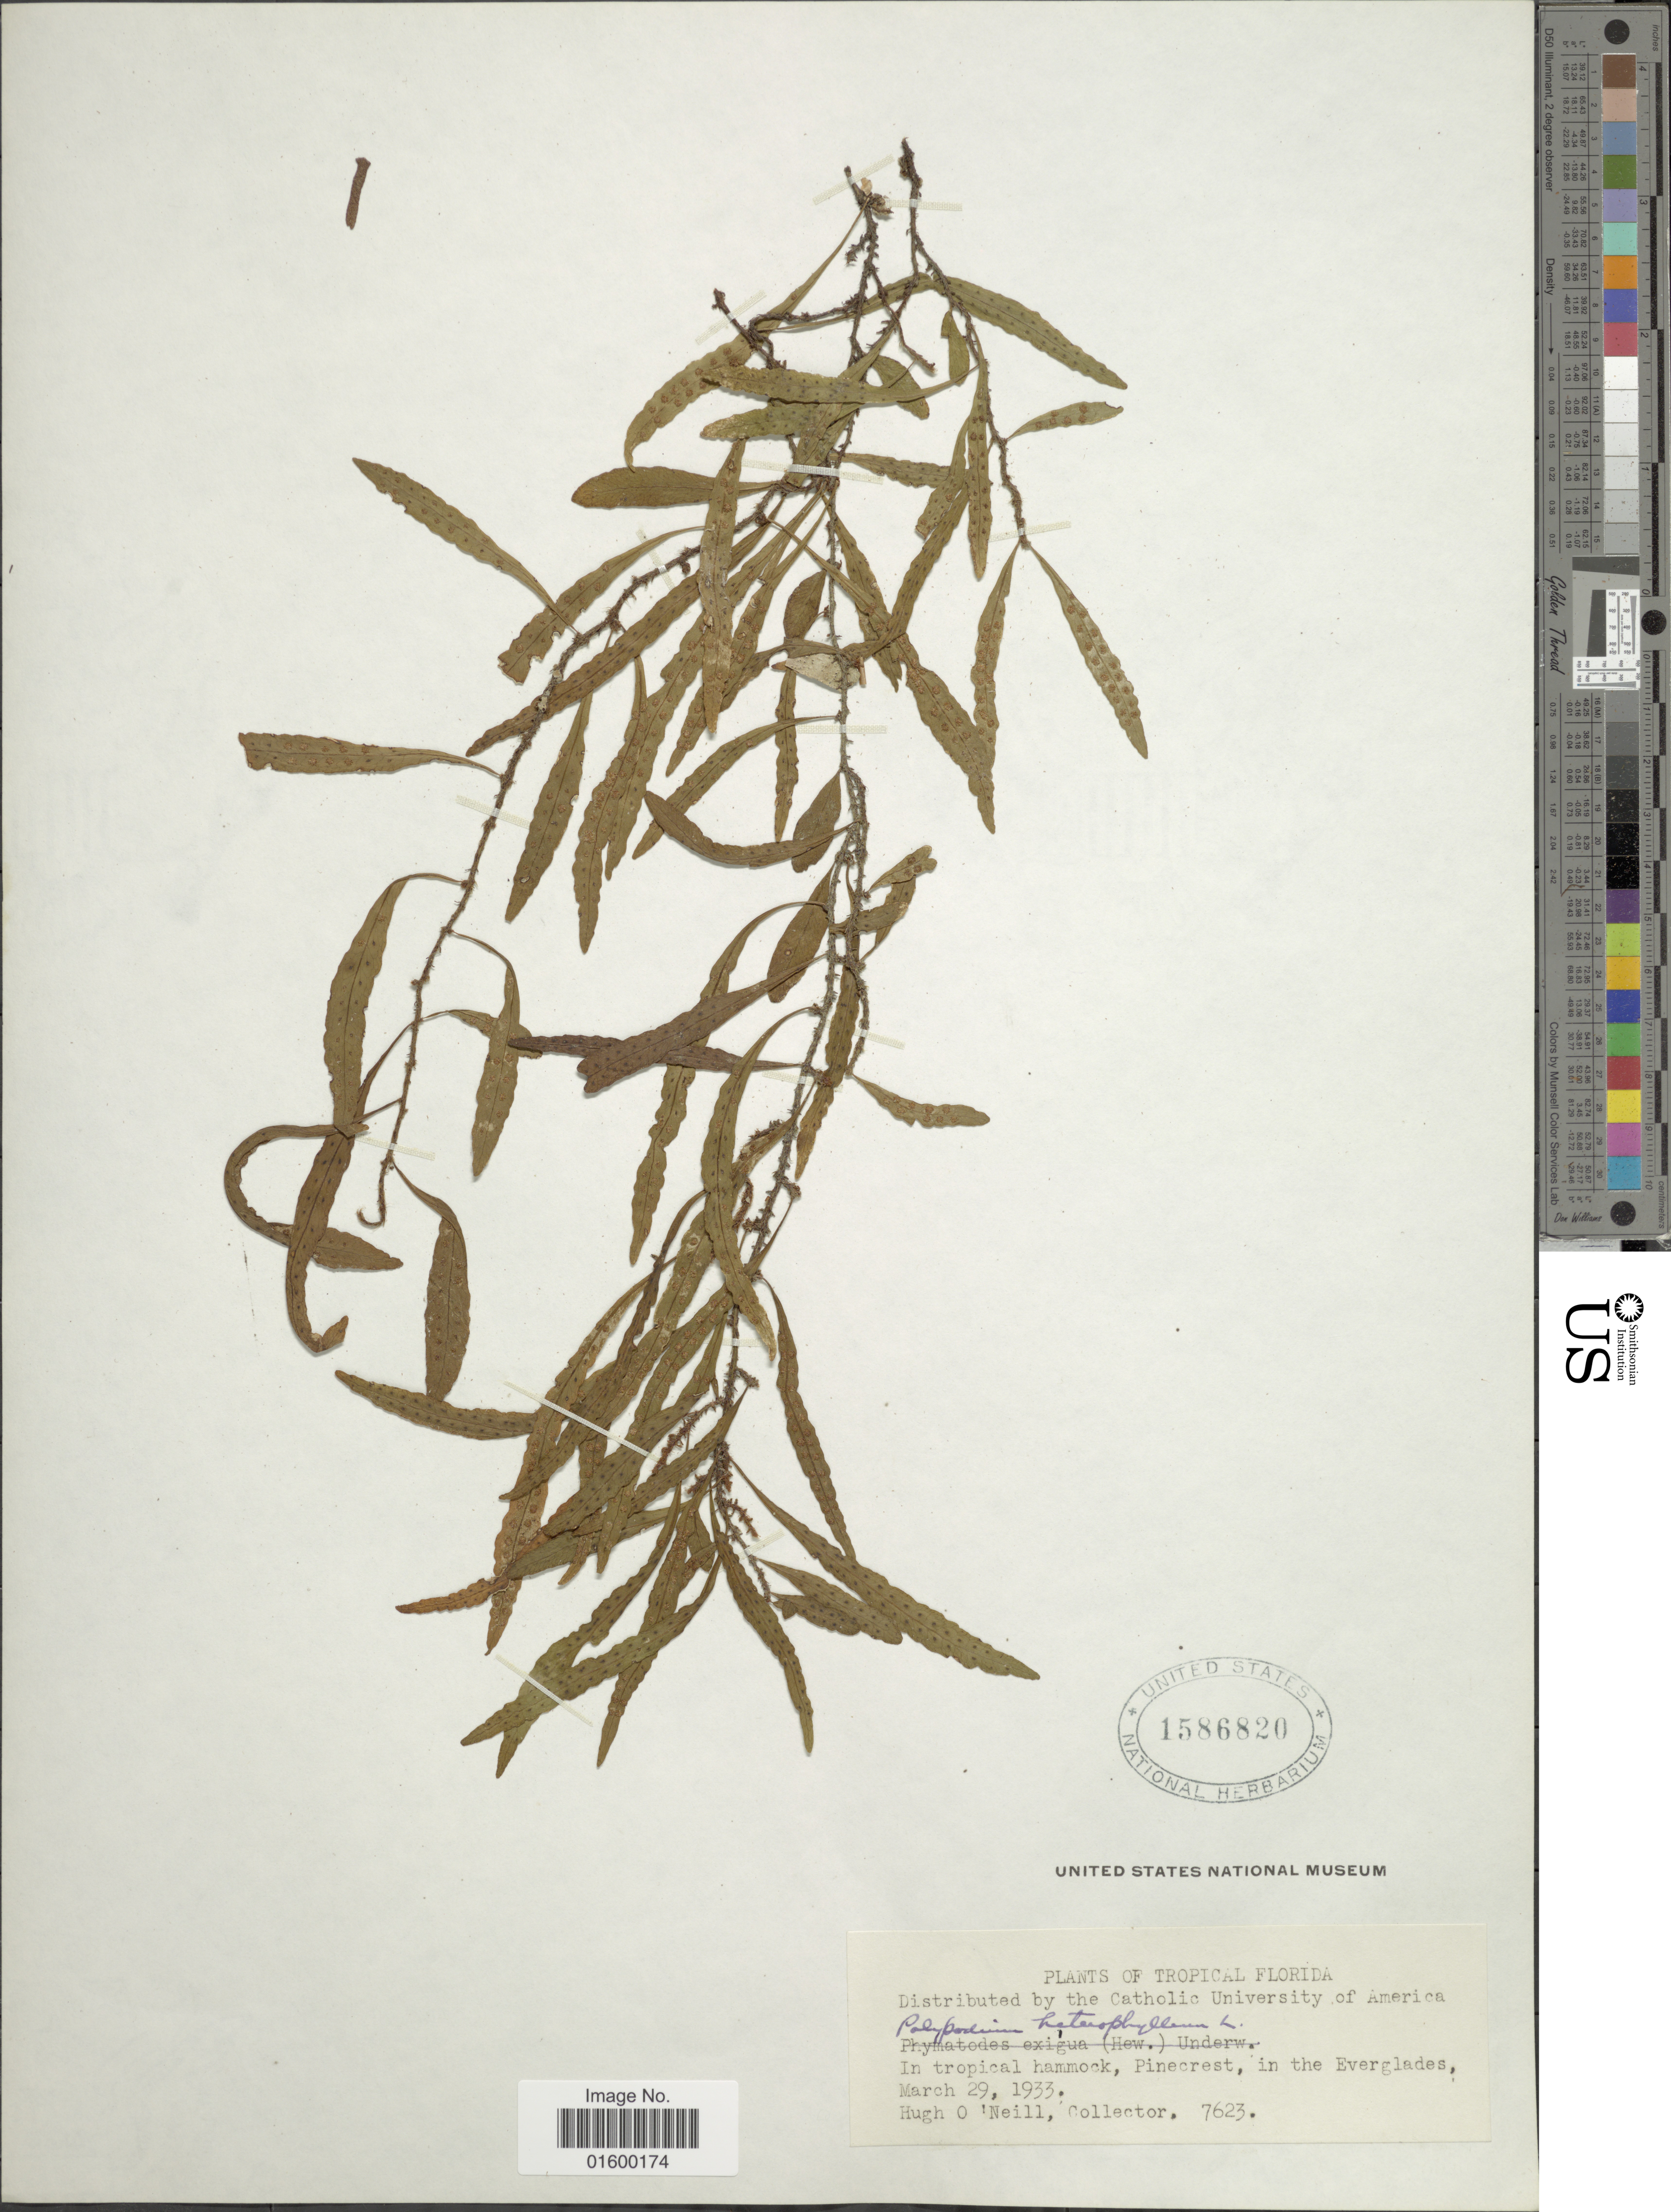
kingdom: Plantae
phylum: Tracheophyta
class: Polypodiopsida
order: Polypodiales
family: Polypodiaceae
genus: Microgramma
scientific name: Microgramma heterophylla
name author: (L.) Wherry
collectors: H. O'Neill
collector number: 7623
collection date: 1933-03-29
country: United States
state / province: Florida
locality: Tropical Florida, Tropical Hammock, Pinecrest, in the Everglades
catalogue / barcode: US 1586820